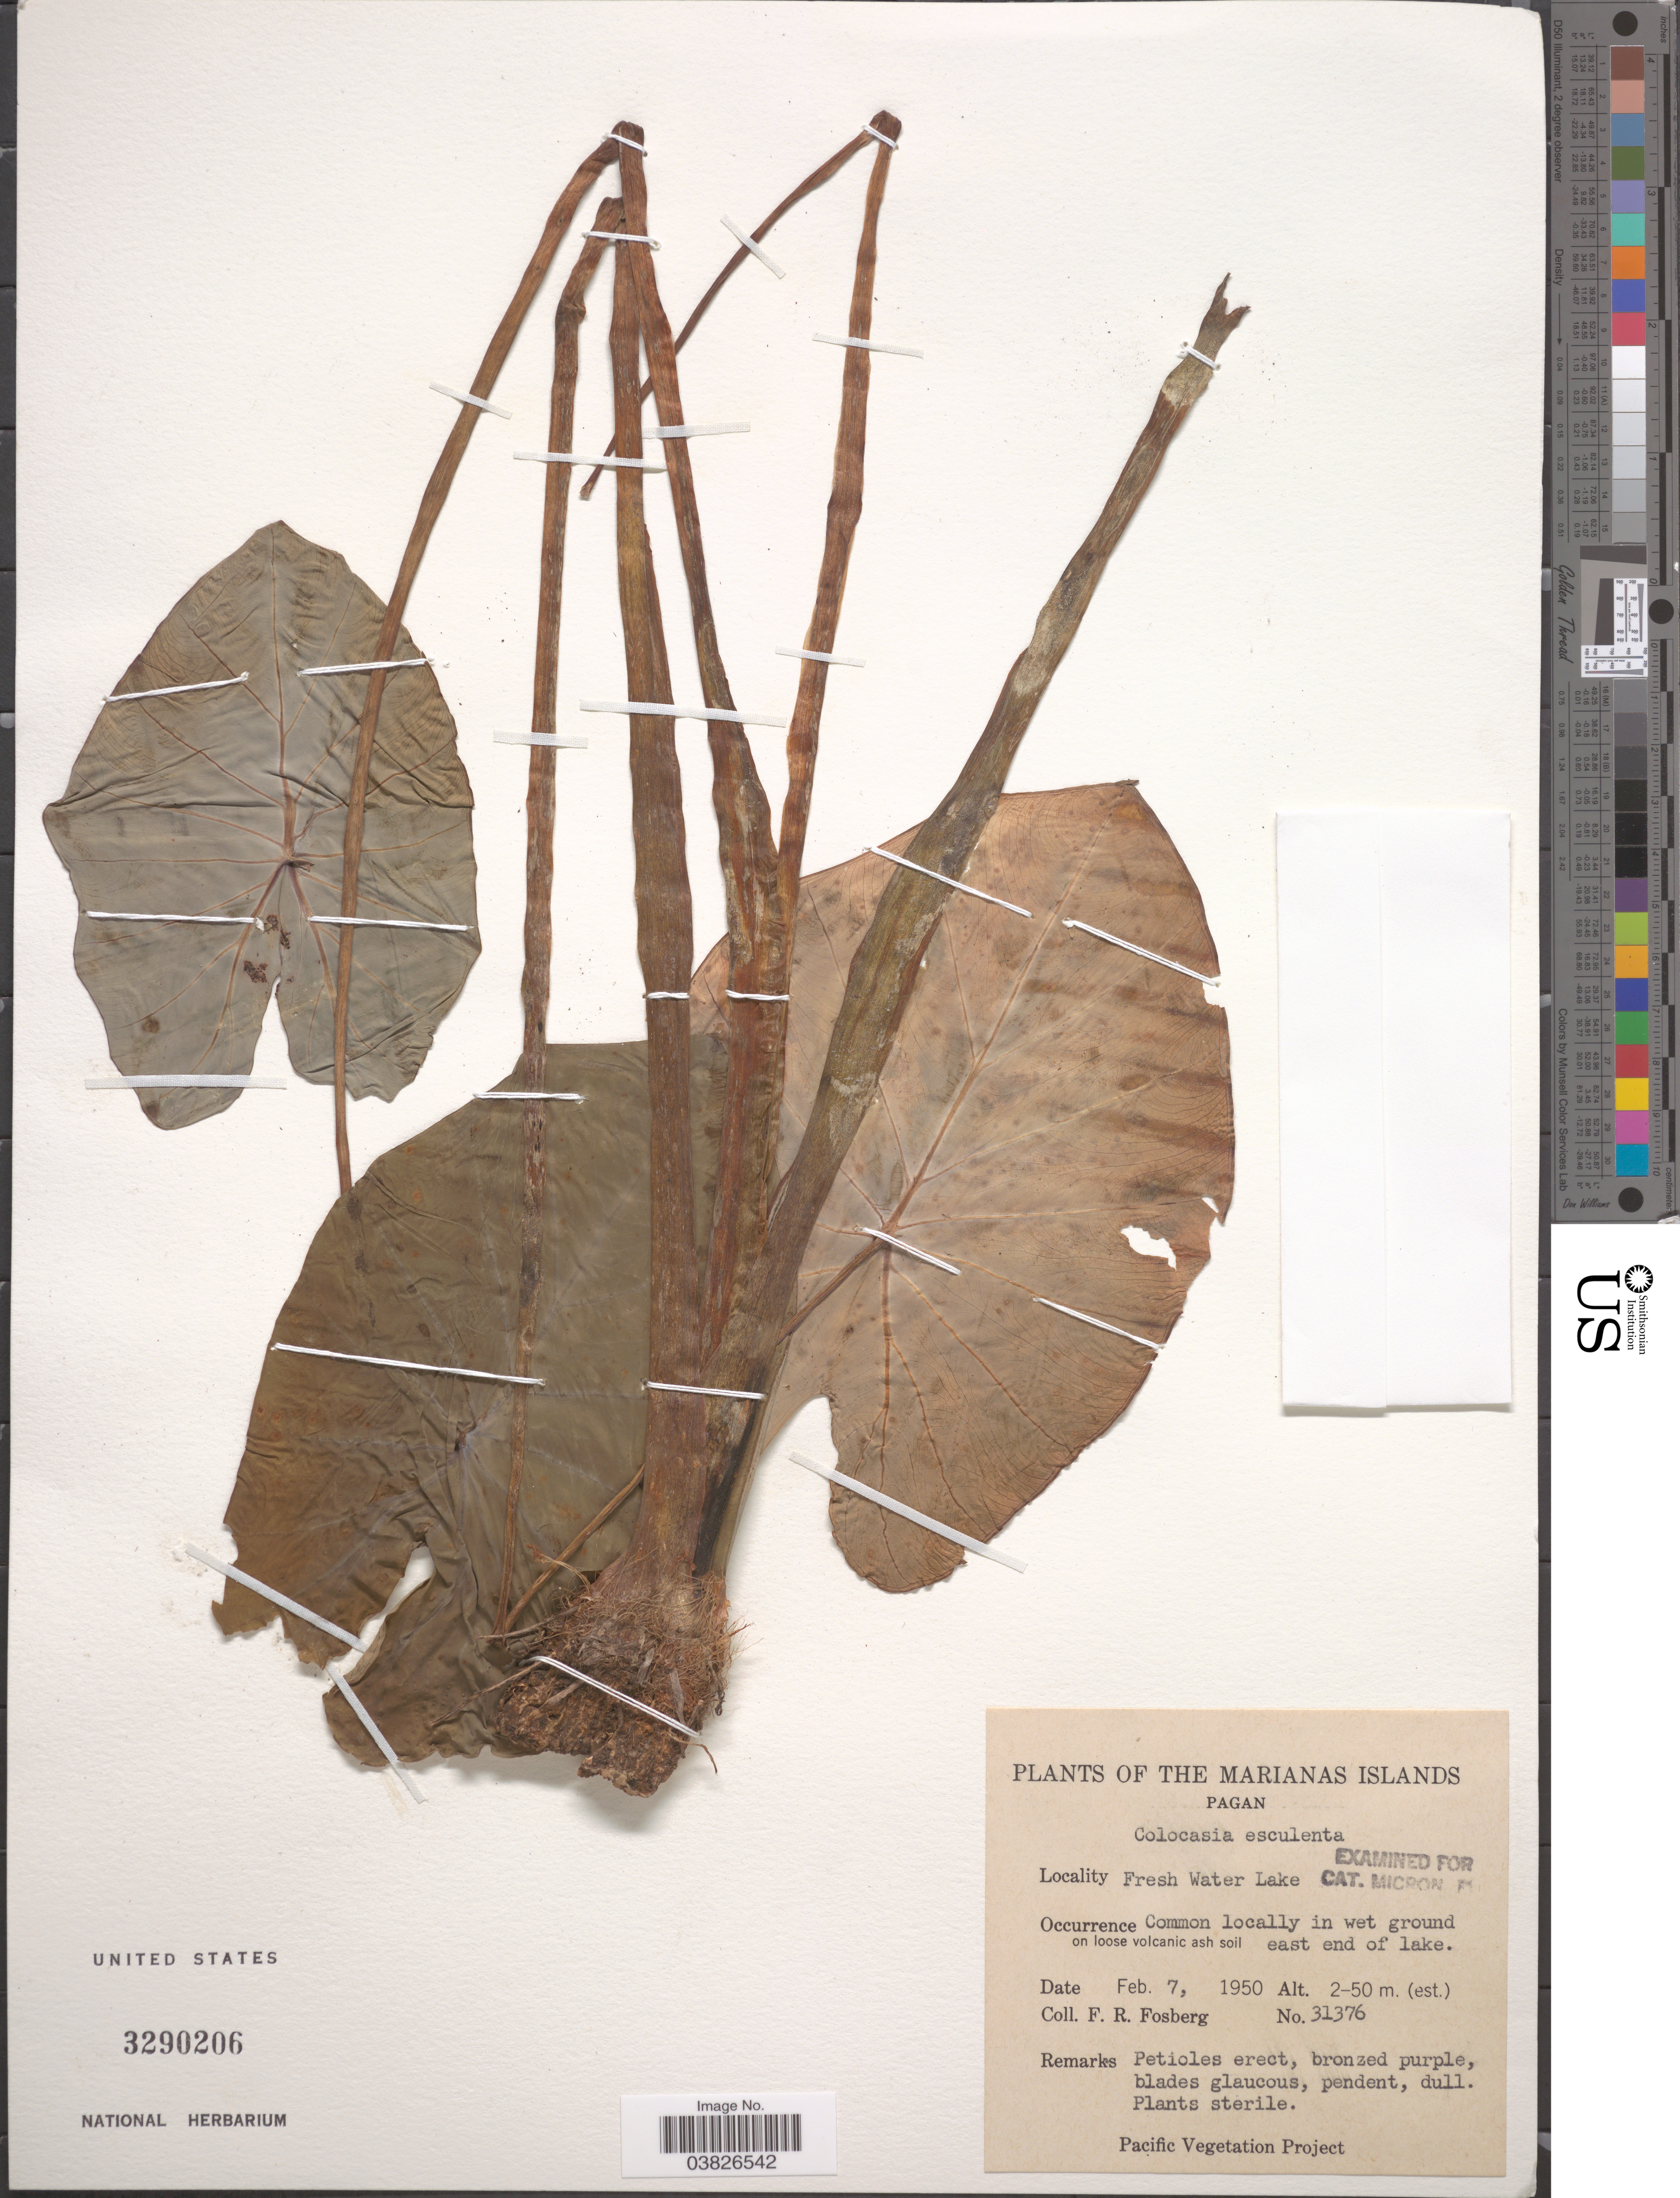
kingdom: Plantae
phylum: Tracheophyta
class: Liliopsida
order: Alismatales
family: Araceae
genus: Colocasia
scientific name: Colocasia esculenta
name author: (L.) Schott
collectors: F. R. Fosberg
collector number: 31376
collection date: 1950-02-07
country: Northern Mariana Islands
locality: The Marianas Islands. Pagan. Fresh Water Lake. East end of lake.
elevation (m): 2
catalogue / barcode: US 3290206